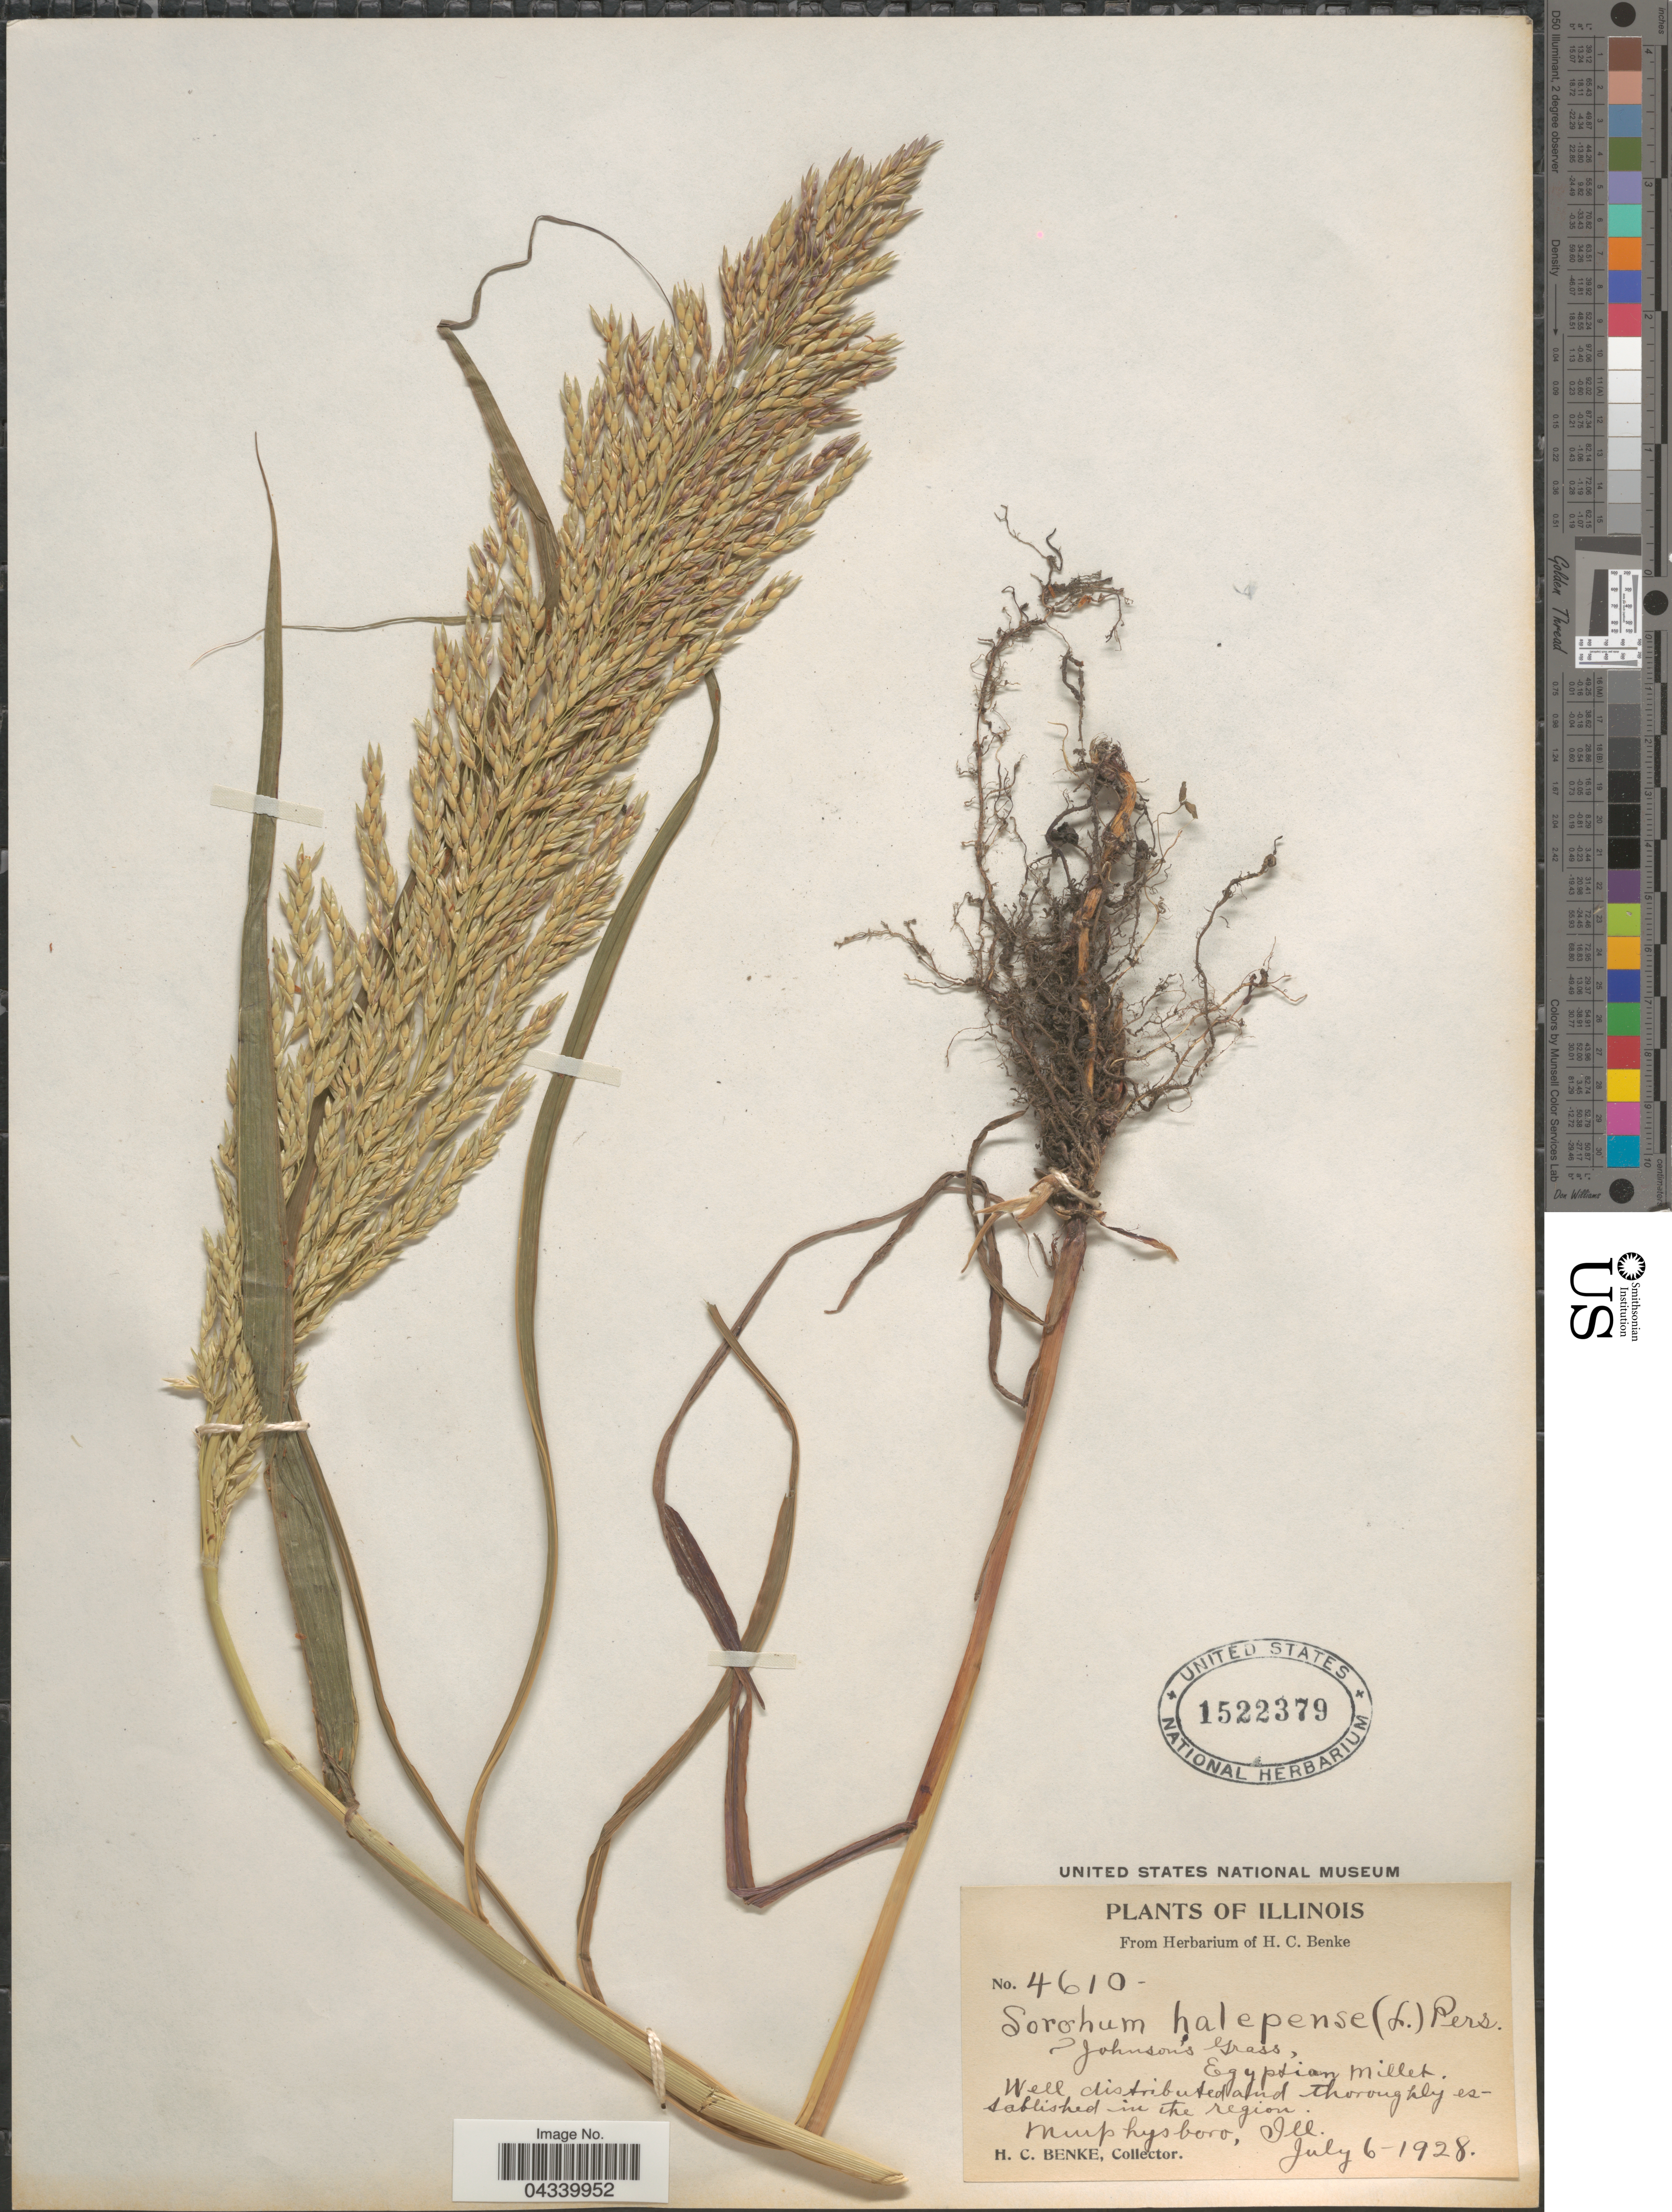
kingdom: Plantae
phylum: Tracheophyta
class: Liliopsida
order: Poales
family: Poaceae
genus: Sorghum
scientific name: Sorghum halepense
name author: (L.) Pers.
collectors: H. Benke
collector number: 4610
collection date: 1928-07-06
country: United States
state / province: Illinois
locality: Murphysboro.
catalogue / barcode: US 1522379